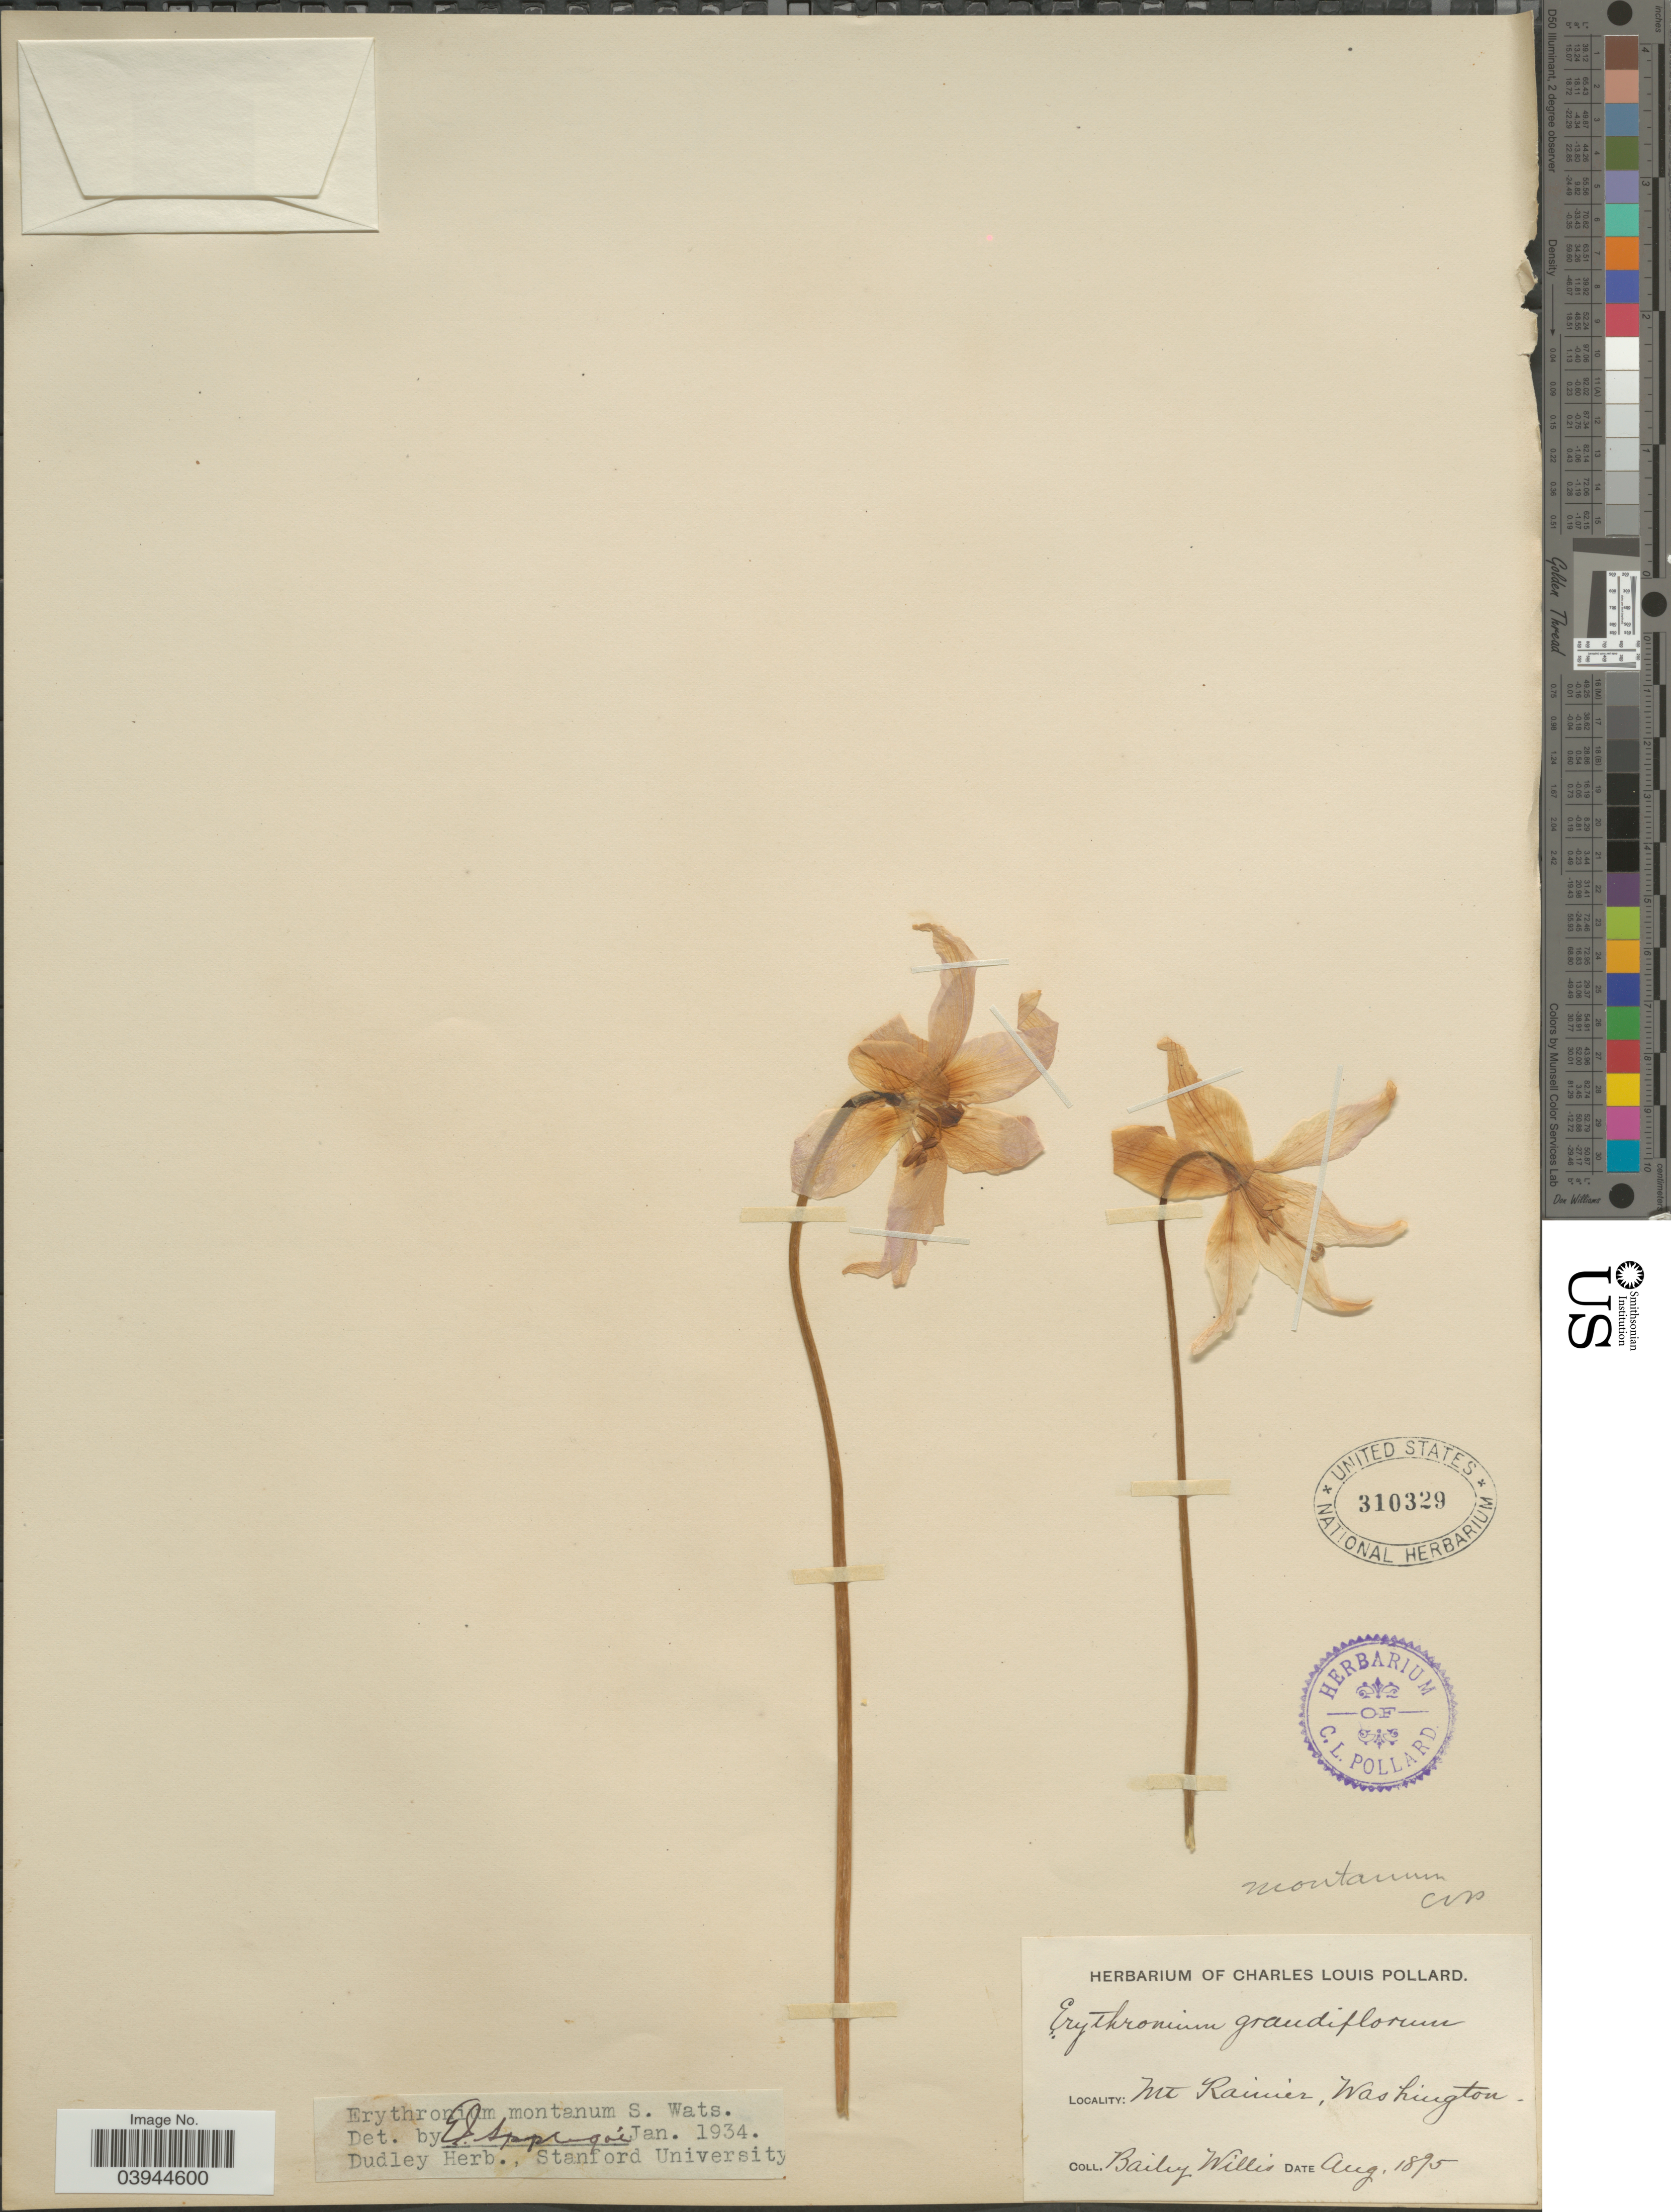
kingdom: Plantae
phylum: Tracheophyta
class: Liliopsida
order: Liliales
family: Liliaceae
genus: Erythronium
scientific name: Erythronium montanum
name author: S. Watson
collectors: B. Willis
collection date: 1895-08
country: United States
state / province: Washington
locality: Mt. Rainier.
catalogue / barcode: US 310329